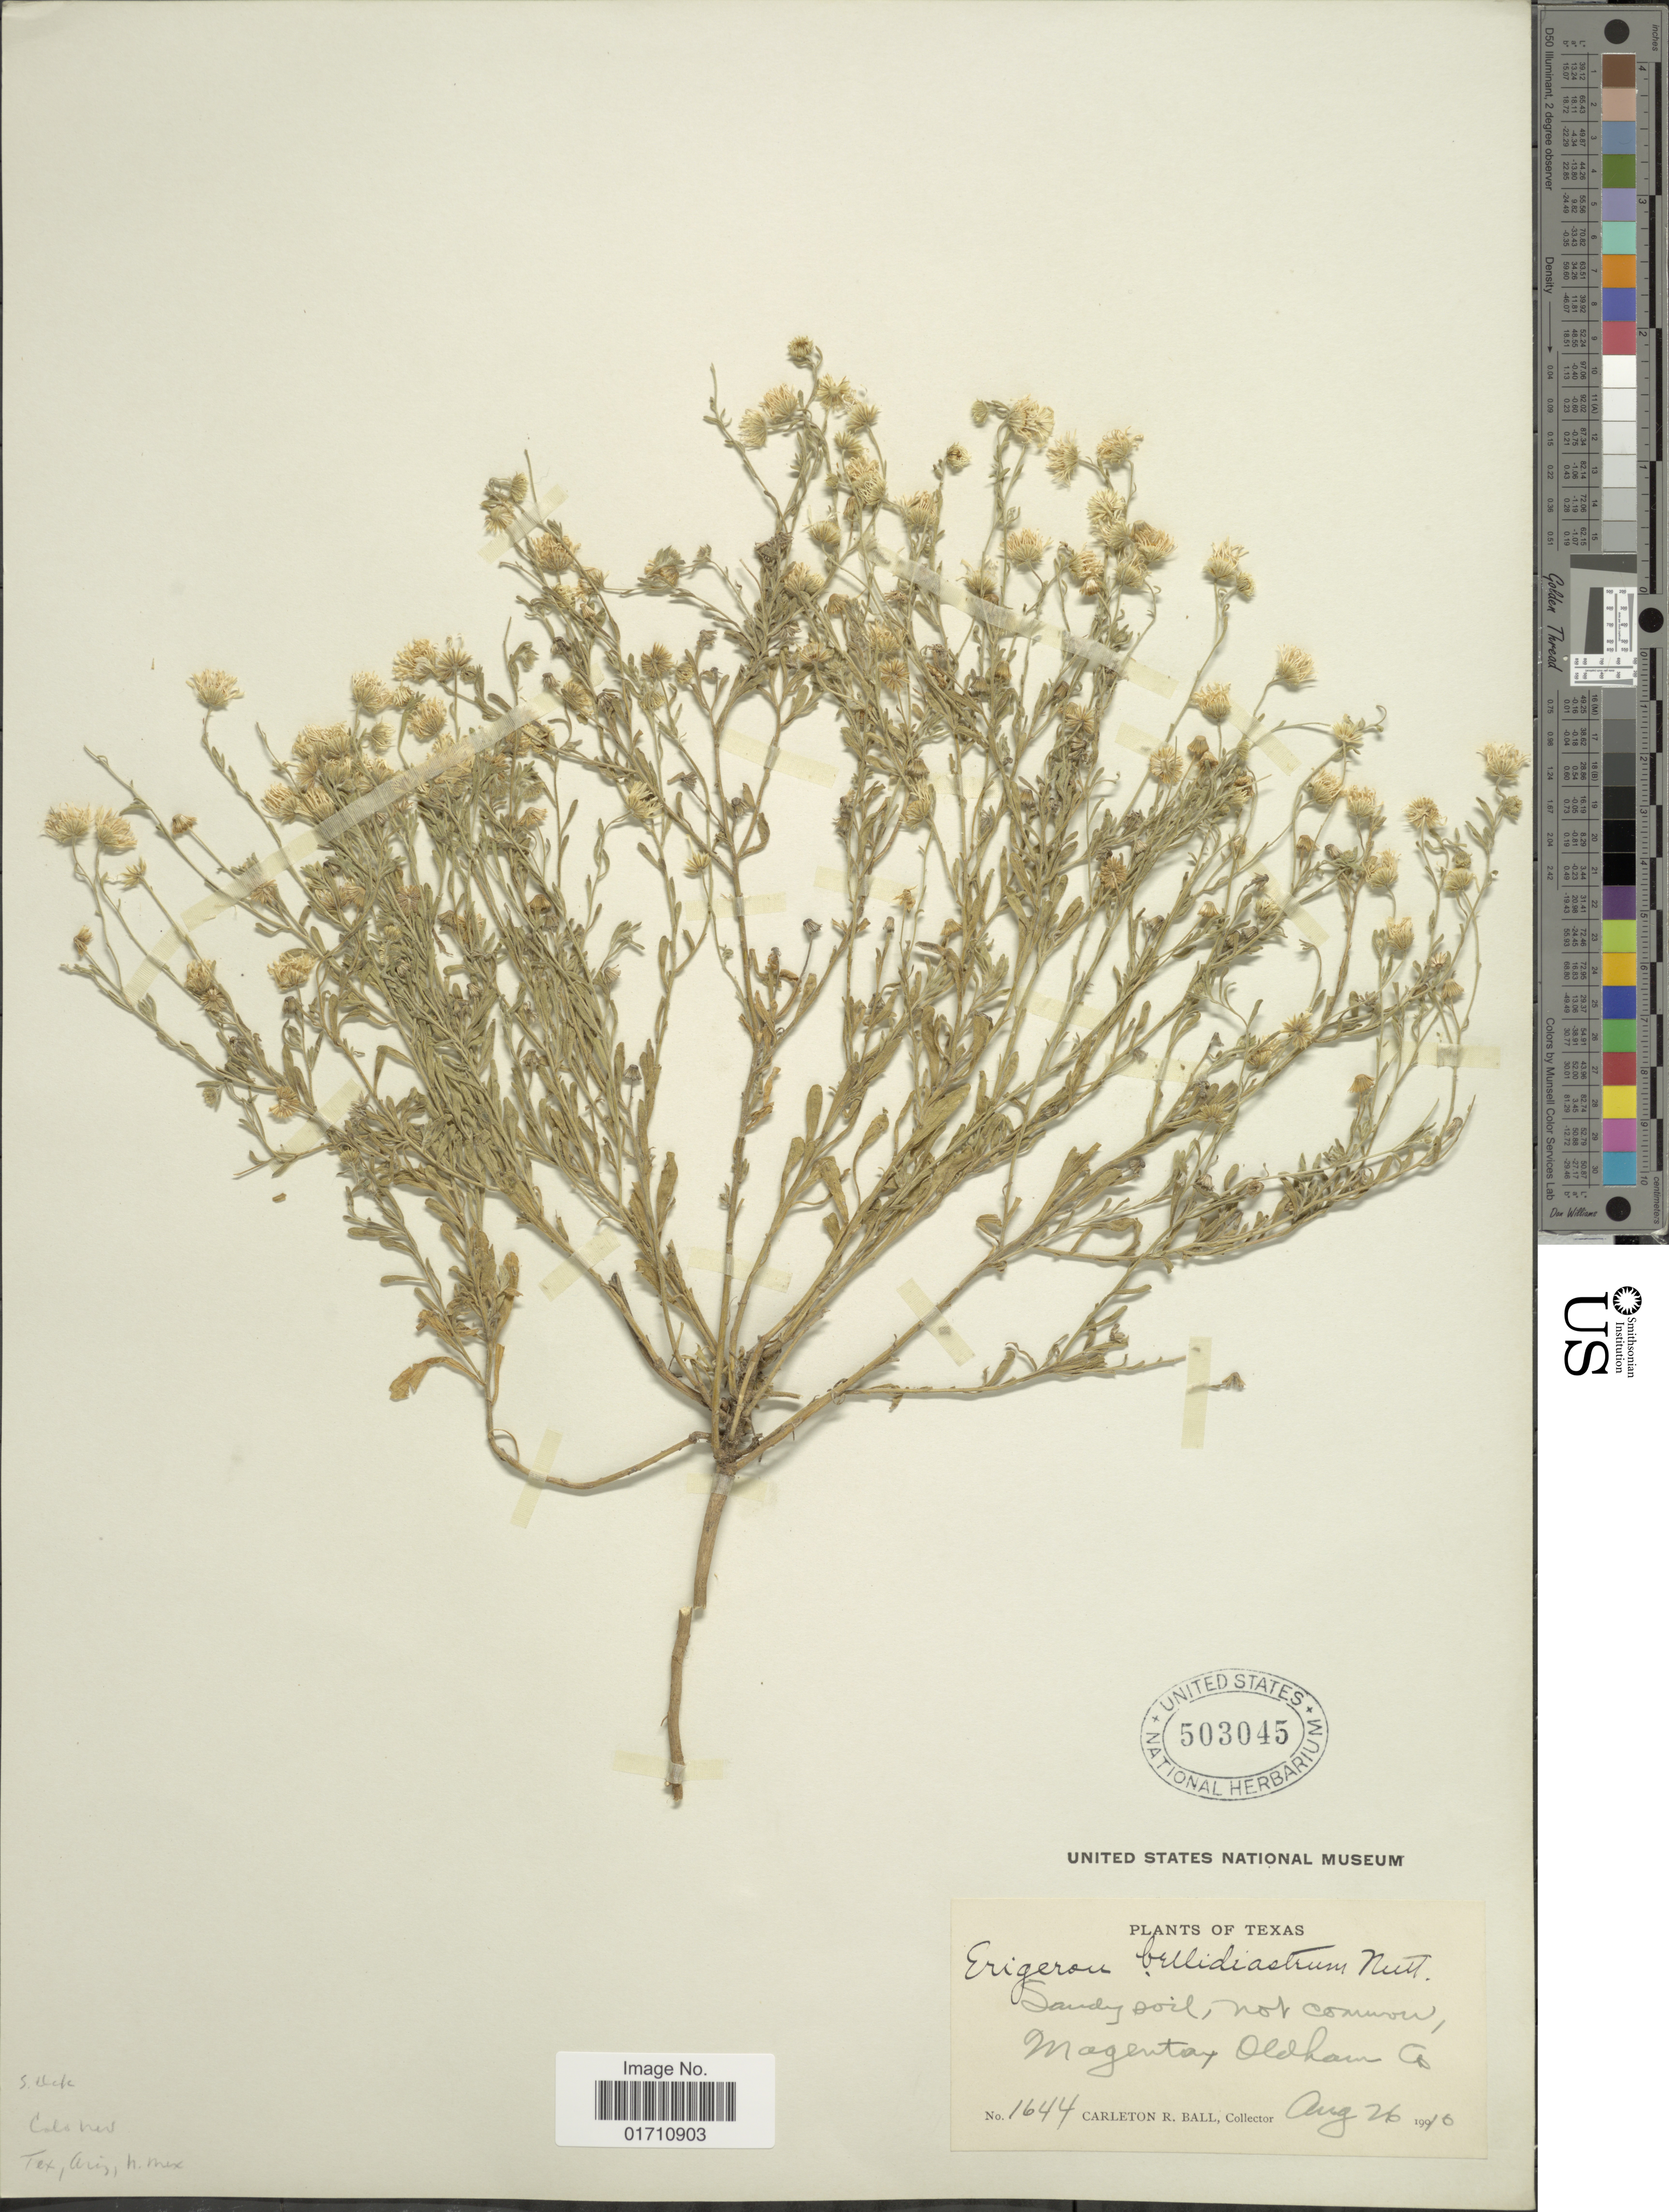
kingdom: Plantae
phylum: Tracheophyta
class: Magnoliopsida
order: Asterales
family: Asteraceae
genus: Erigeron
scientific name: Erigeron bellidiastrum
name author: Nutt.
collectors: C. R. Ball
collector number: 1644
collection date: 1910-08-26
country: United States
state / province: Texas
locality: Sandy soil, not common, Magenta Oldham Co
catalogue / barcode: US 503045